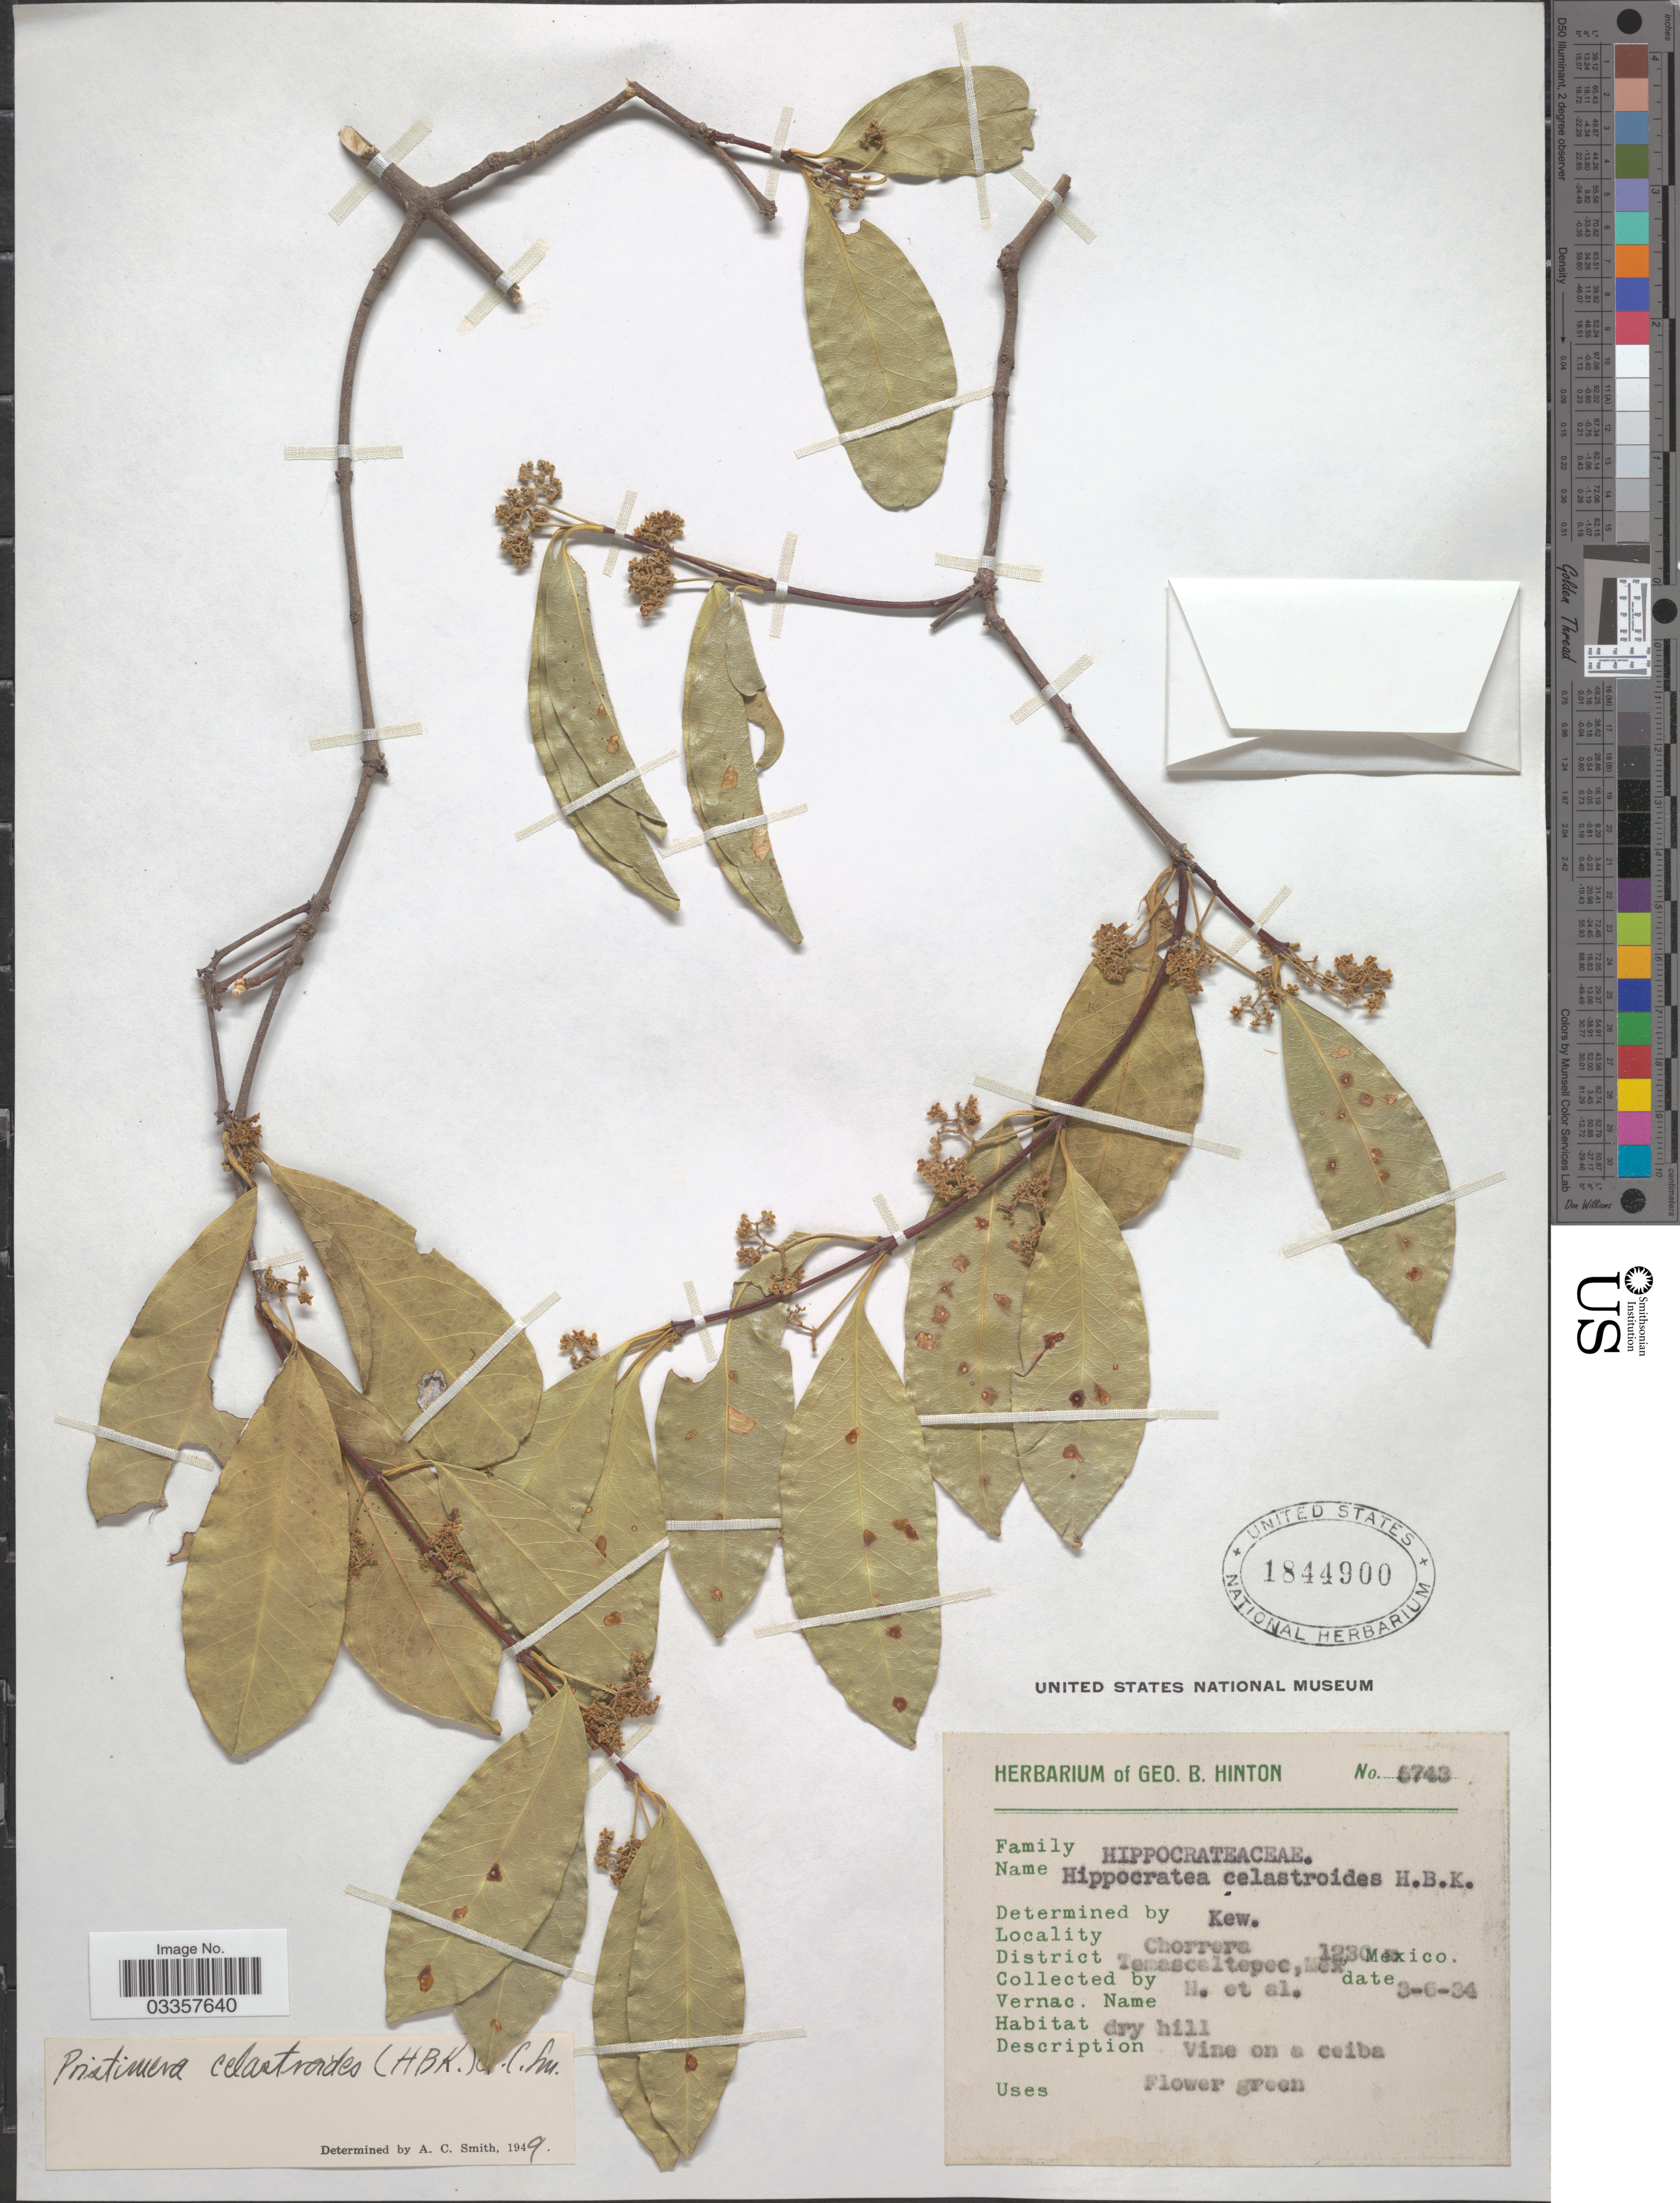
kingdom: Plantae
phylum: Tracheophyta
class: Magnoliopsida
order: Celastrales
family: Celastraceae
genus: Pristimera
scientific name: Pristimera celastroides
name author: (Kunth) A.C. Sm.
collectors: G. B. Hinton & et al.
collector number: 5743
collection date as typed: Transcribed d/m/y: 3/6/34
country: Mexico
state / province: México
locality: Chorrera, District Temascaltepec.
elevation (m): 1230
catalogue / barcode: US 1844900